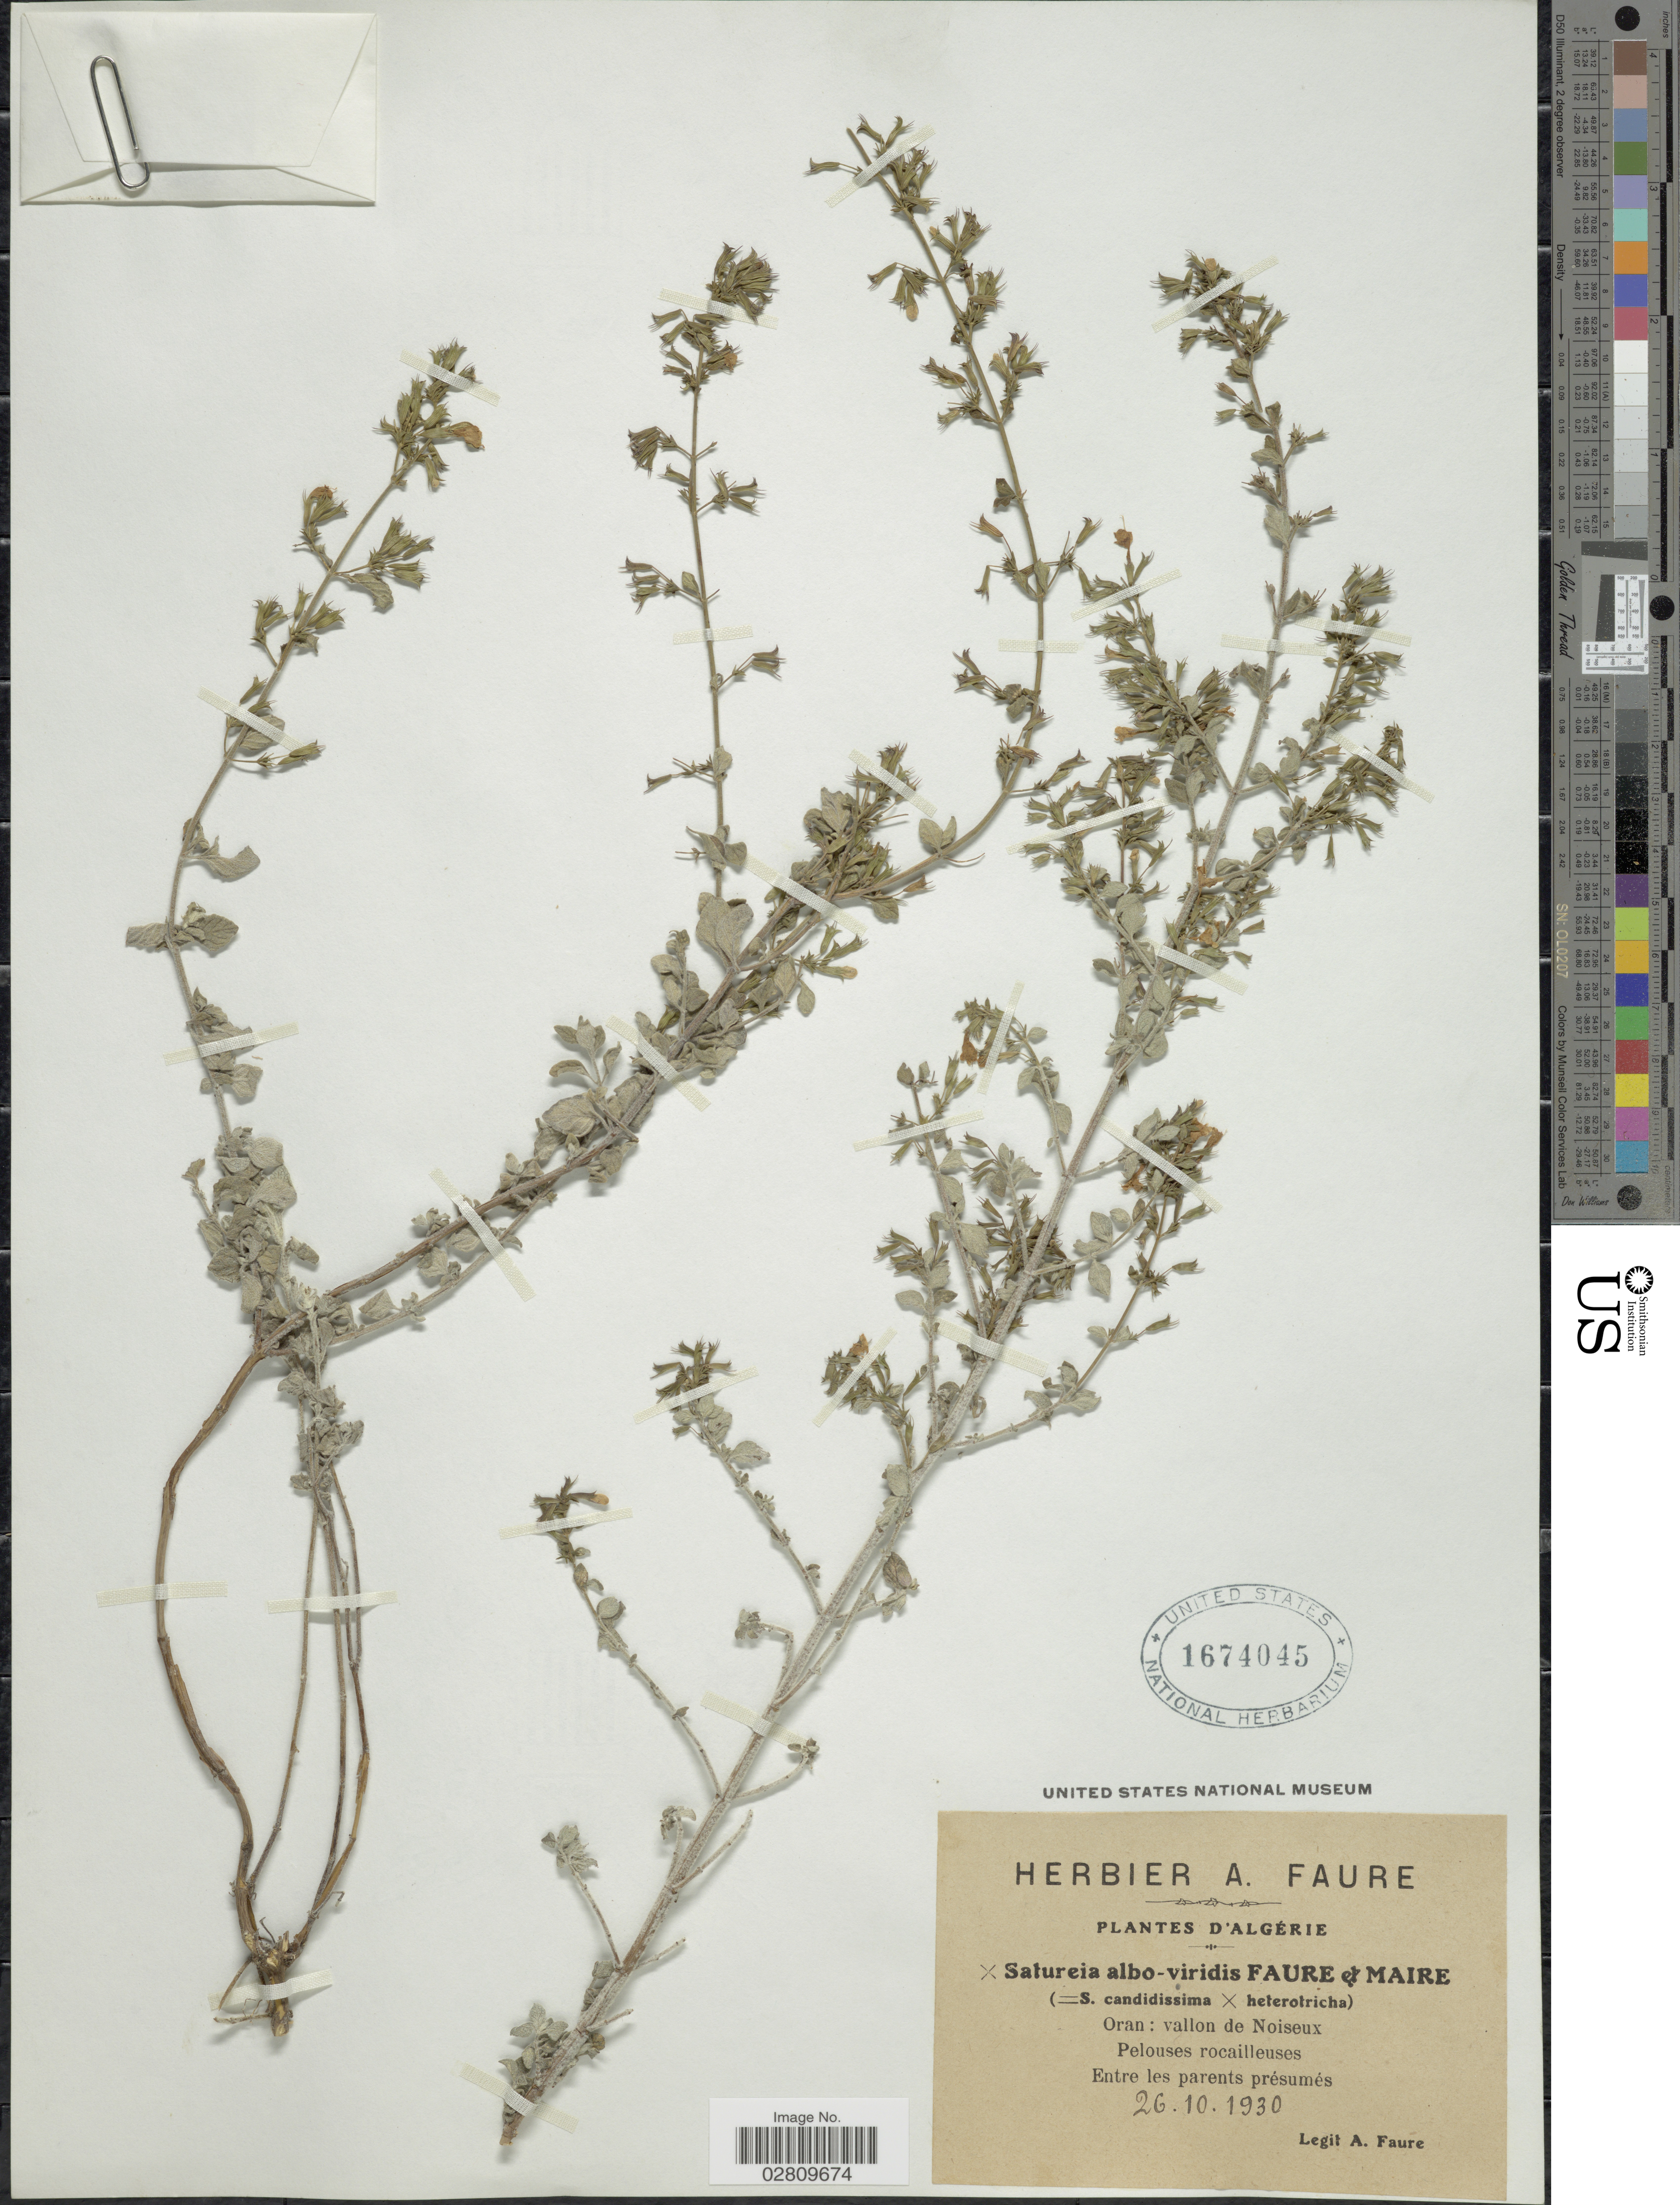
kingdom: Plantae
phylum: Tracheophyta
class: Magnoliopsida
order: Lamiales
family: Lamiaceae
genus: Clinopodium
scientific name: Clinopodium x alboviride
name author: (Faure & Maire) Melnikov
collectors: A. Faure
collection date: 1930-10-26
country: Algeria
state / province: Oran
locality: Algérie. Vallon de Noiseux. Pelouses rocailleuses. Entre les parents présumés.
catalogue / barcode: US 1674045